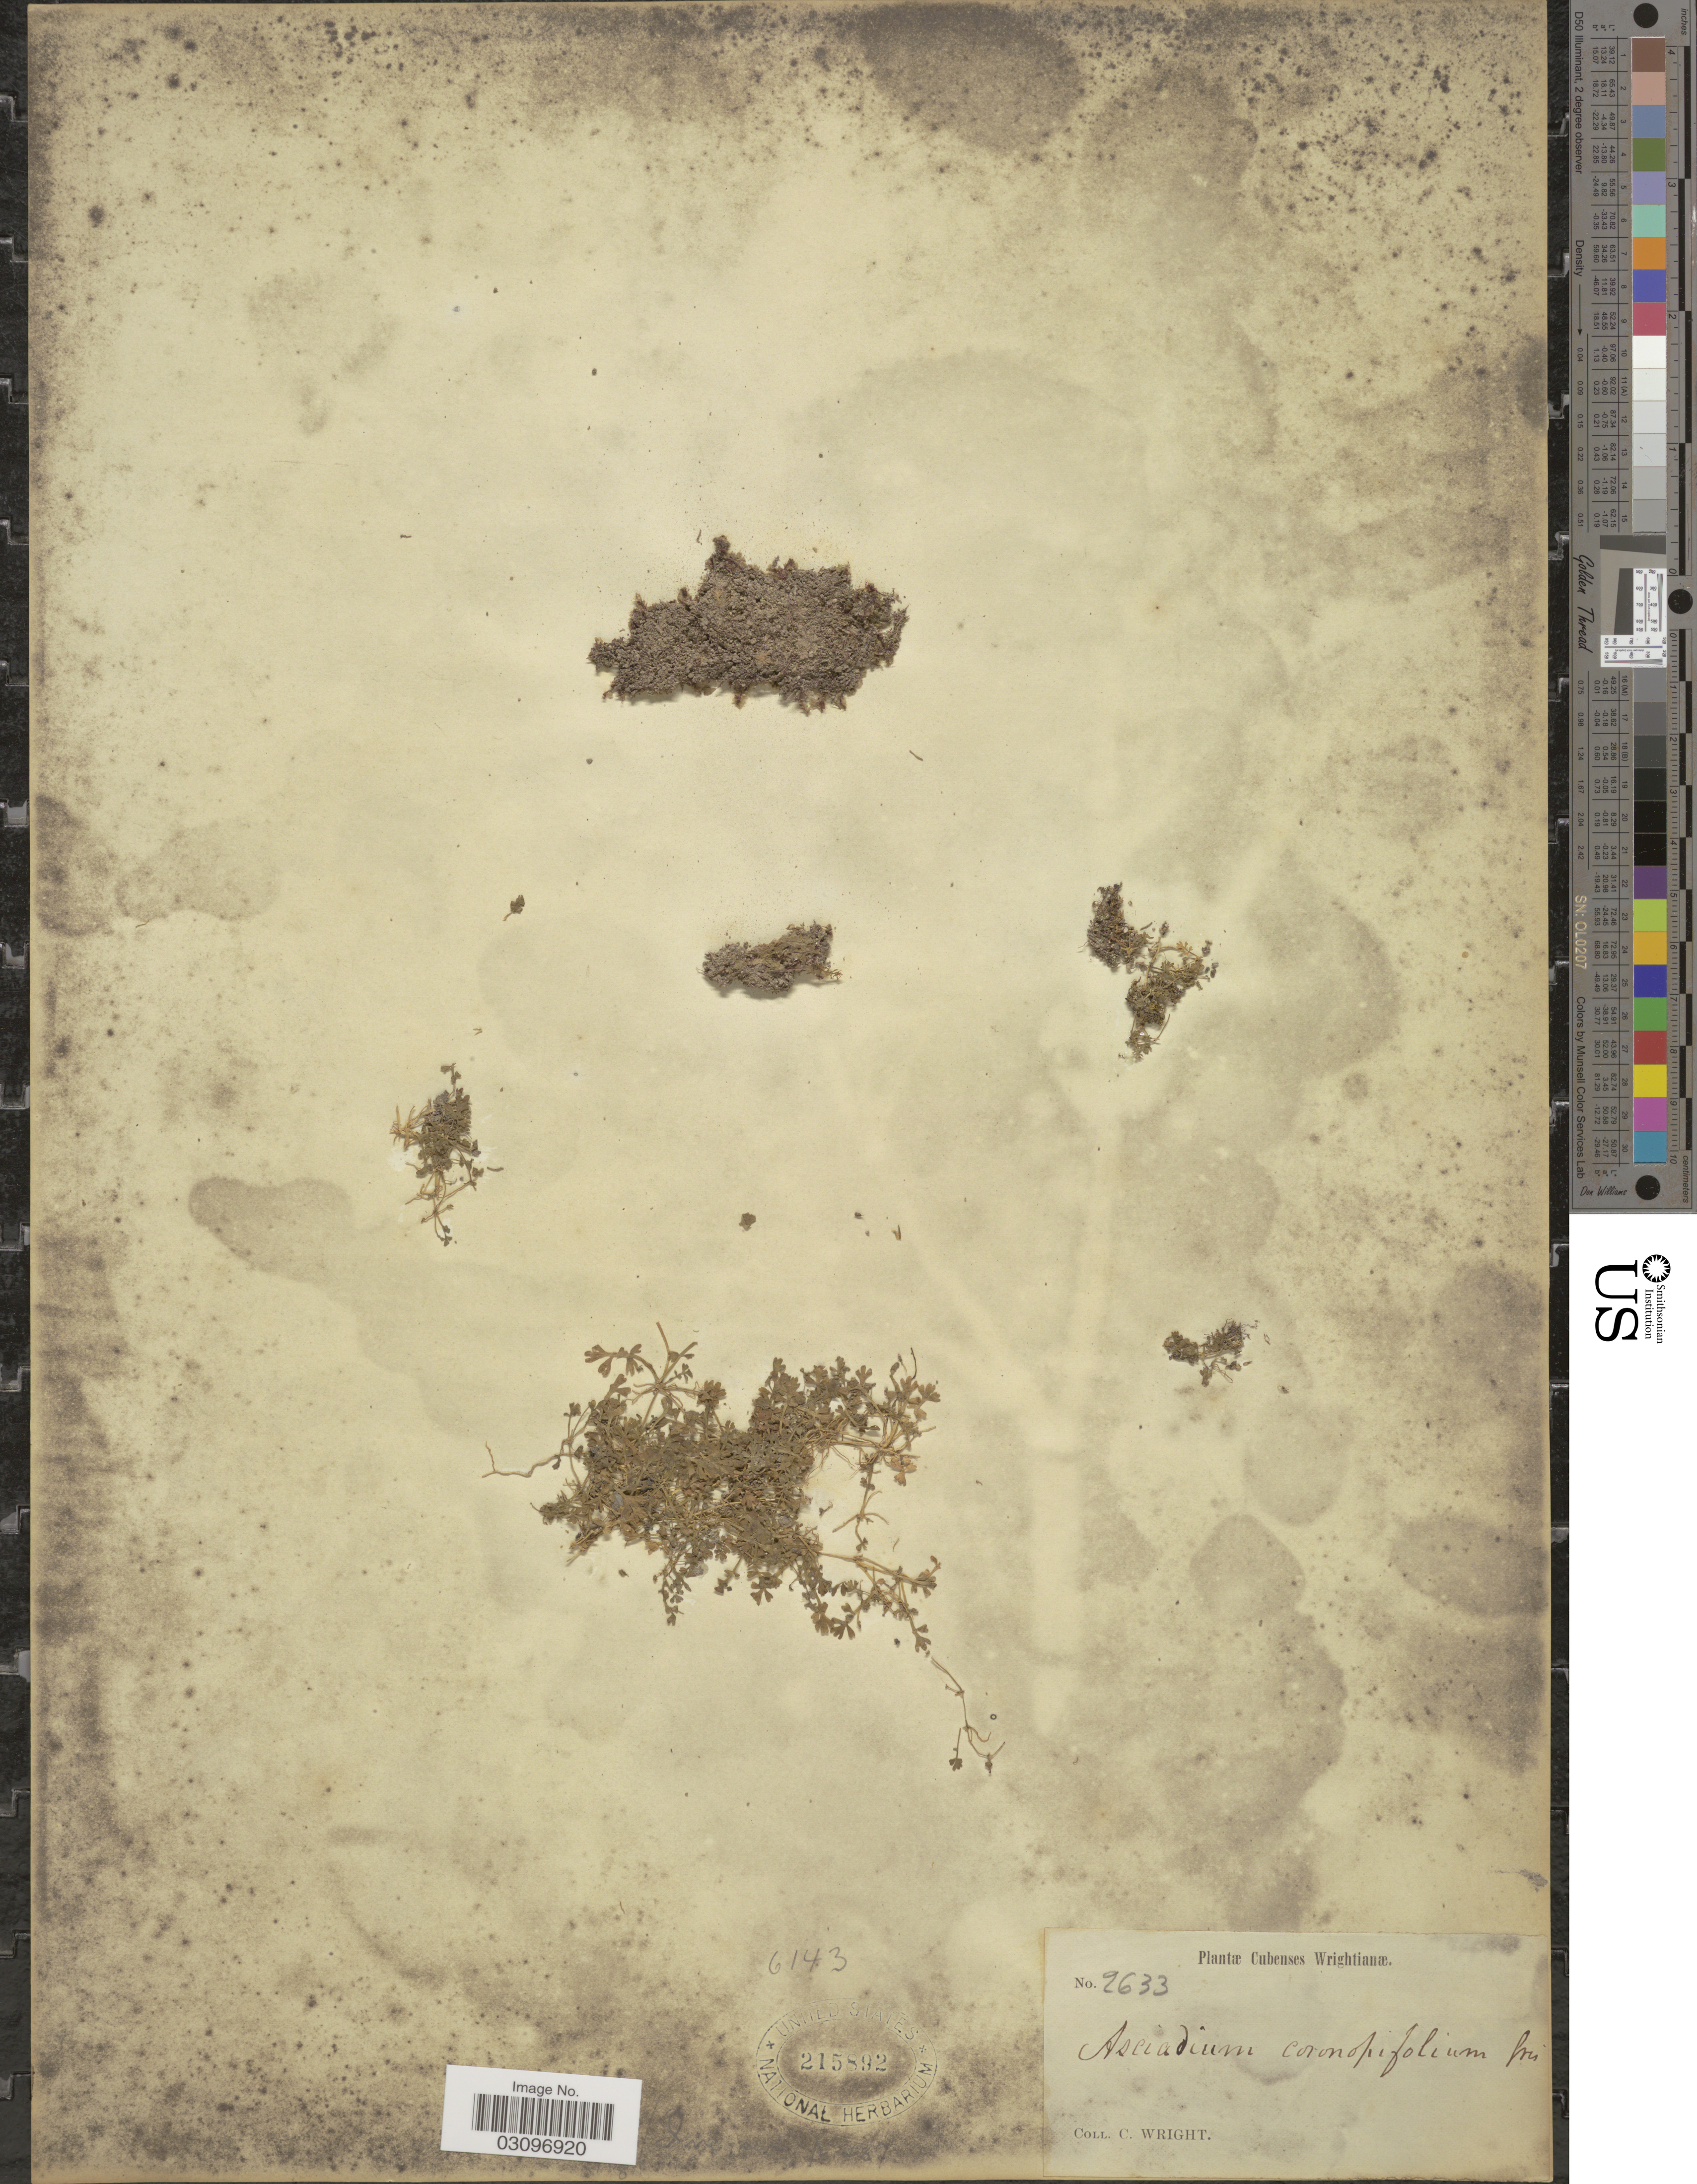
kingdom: Plantae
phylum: Tracheophyta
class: Magnoliopsida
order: Apiales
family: Apiaceae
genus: Asciadium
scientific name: Asciadium coronopifolium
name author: Griseb.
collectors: C. Wright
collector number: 2633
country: Cuba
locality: Cubenses.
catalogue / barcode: US 215892